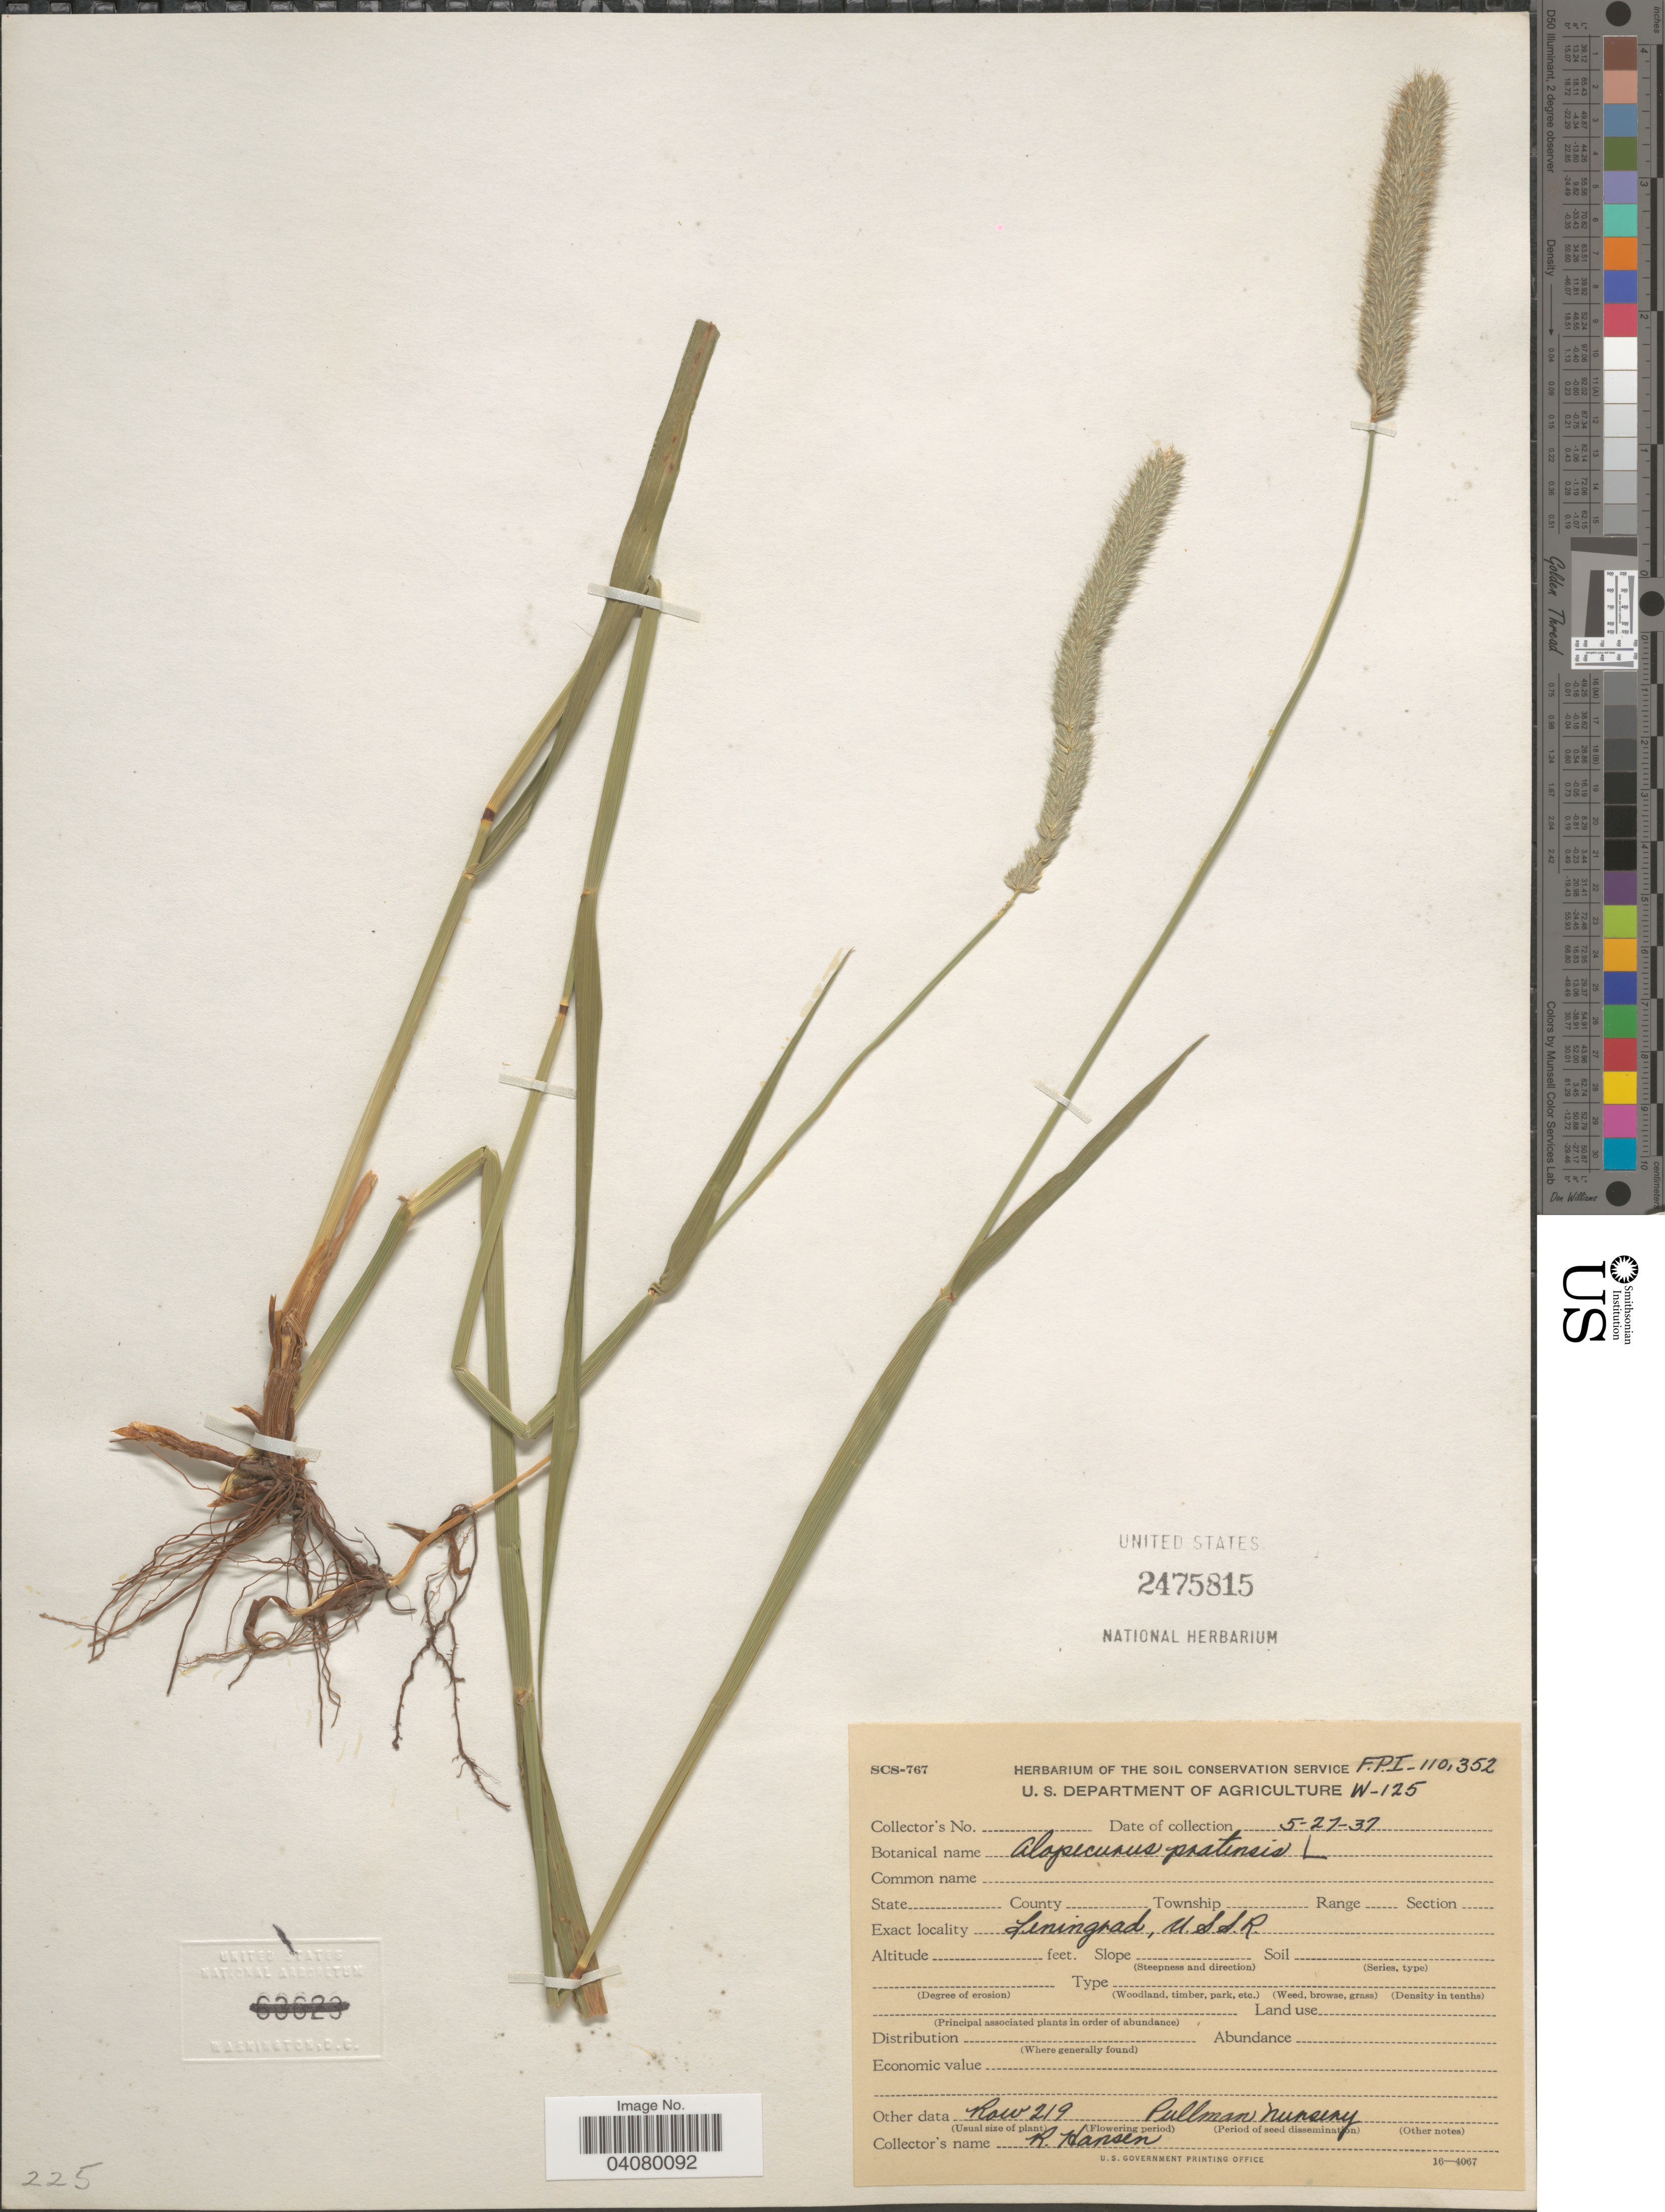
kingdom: Plantae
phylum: Tracheophyta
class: Liliopsida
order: Poales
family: Poaceae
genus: Alopecurus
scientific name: Alopecurus pratensis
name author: L.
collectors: R. Hansen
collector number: FPI-110352?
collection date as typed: Transcribed d/m/y: 27/5/37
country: United States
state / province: Washington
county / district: Whitman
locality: Row 219. Pullman Nursery.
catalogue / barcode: US 2475815